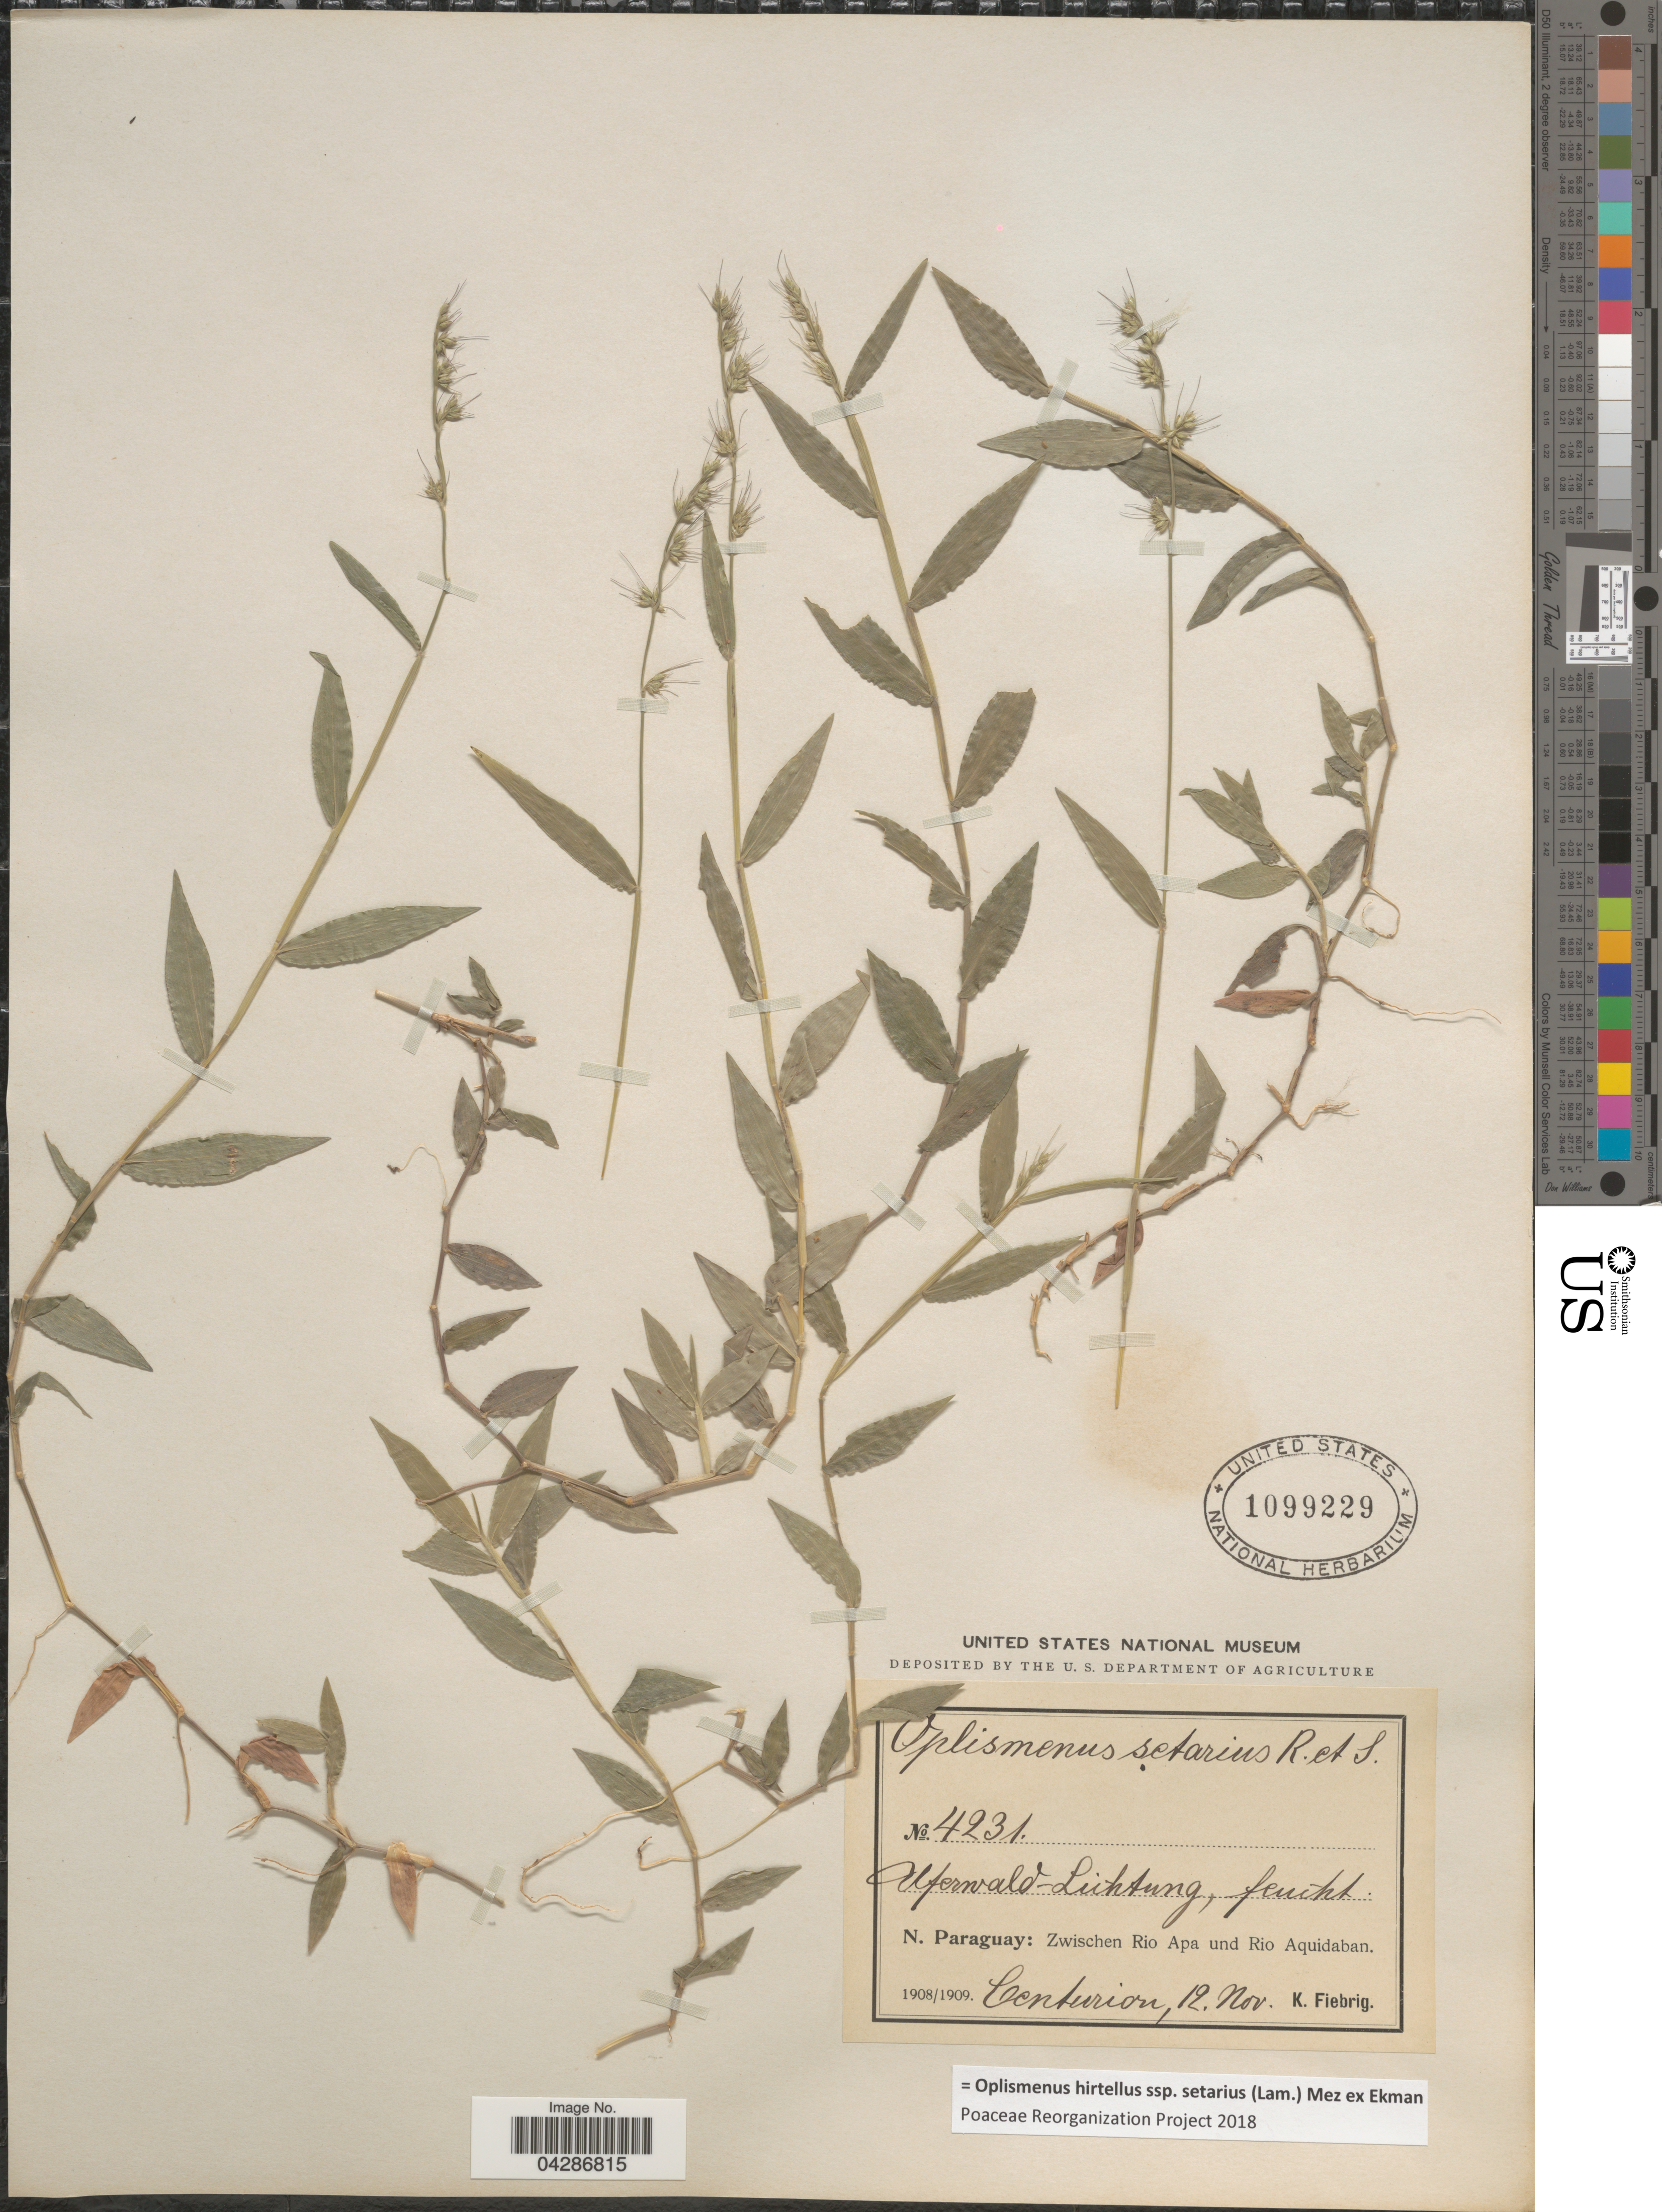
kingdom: Plantae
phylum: Tracheophyta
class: Liliopsida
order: Poales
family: Poaceae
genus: Oplismenus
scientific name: Oplismenus hirtellus subsp. setarius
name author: (Lam.) Mez ex Ekman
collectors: K. Fiebrig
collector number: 4231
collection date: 1908-11-12/1909-11-12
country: Paraguay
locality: N. Paraguay: Zwischen Rio Apa und Rio Aquidaban.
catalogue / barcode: US 1099229